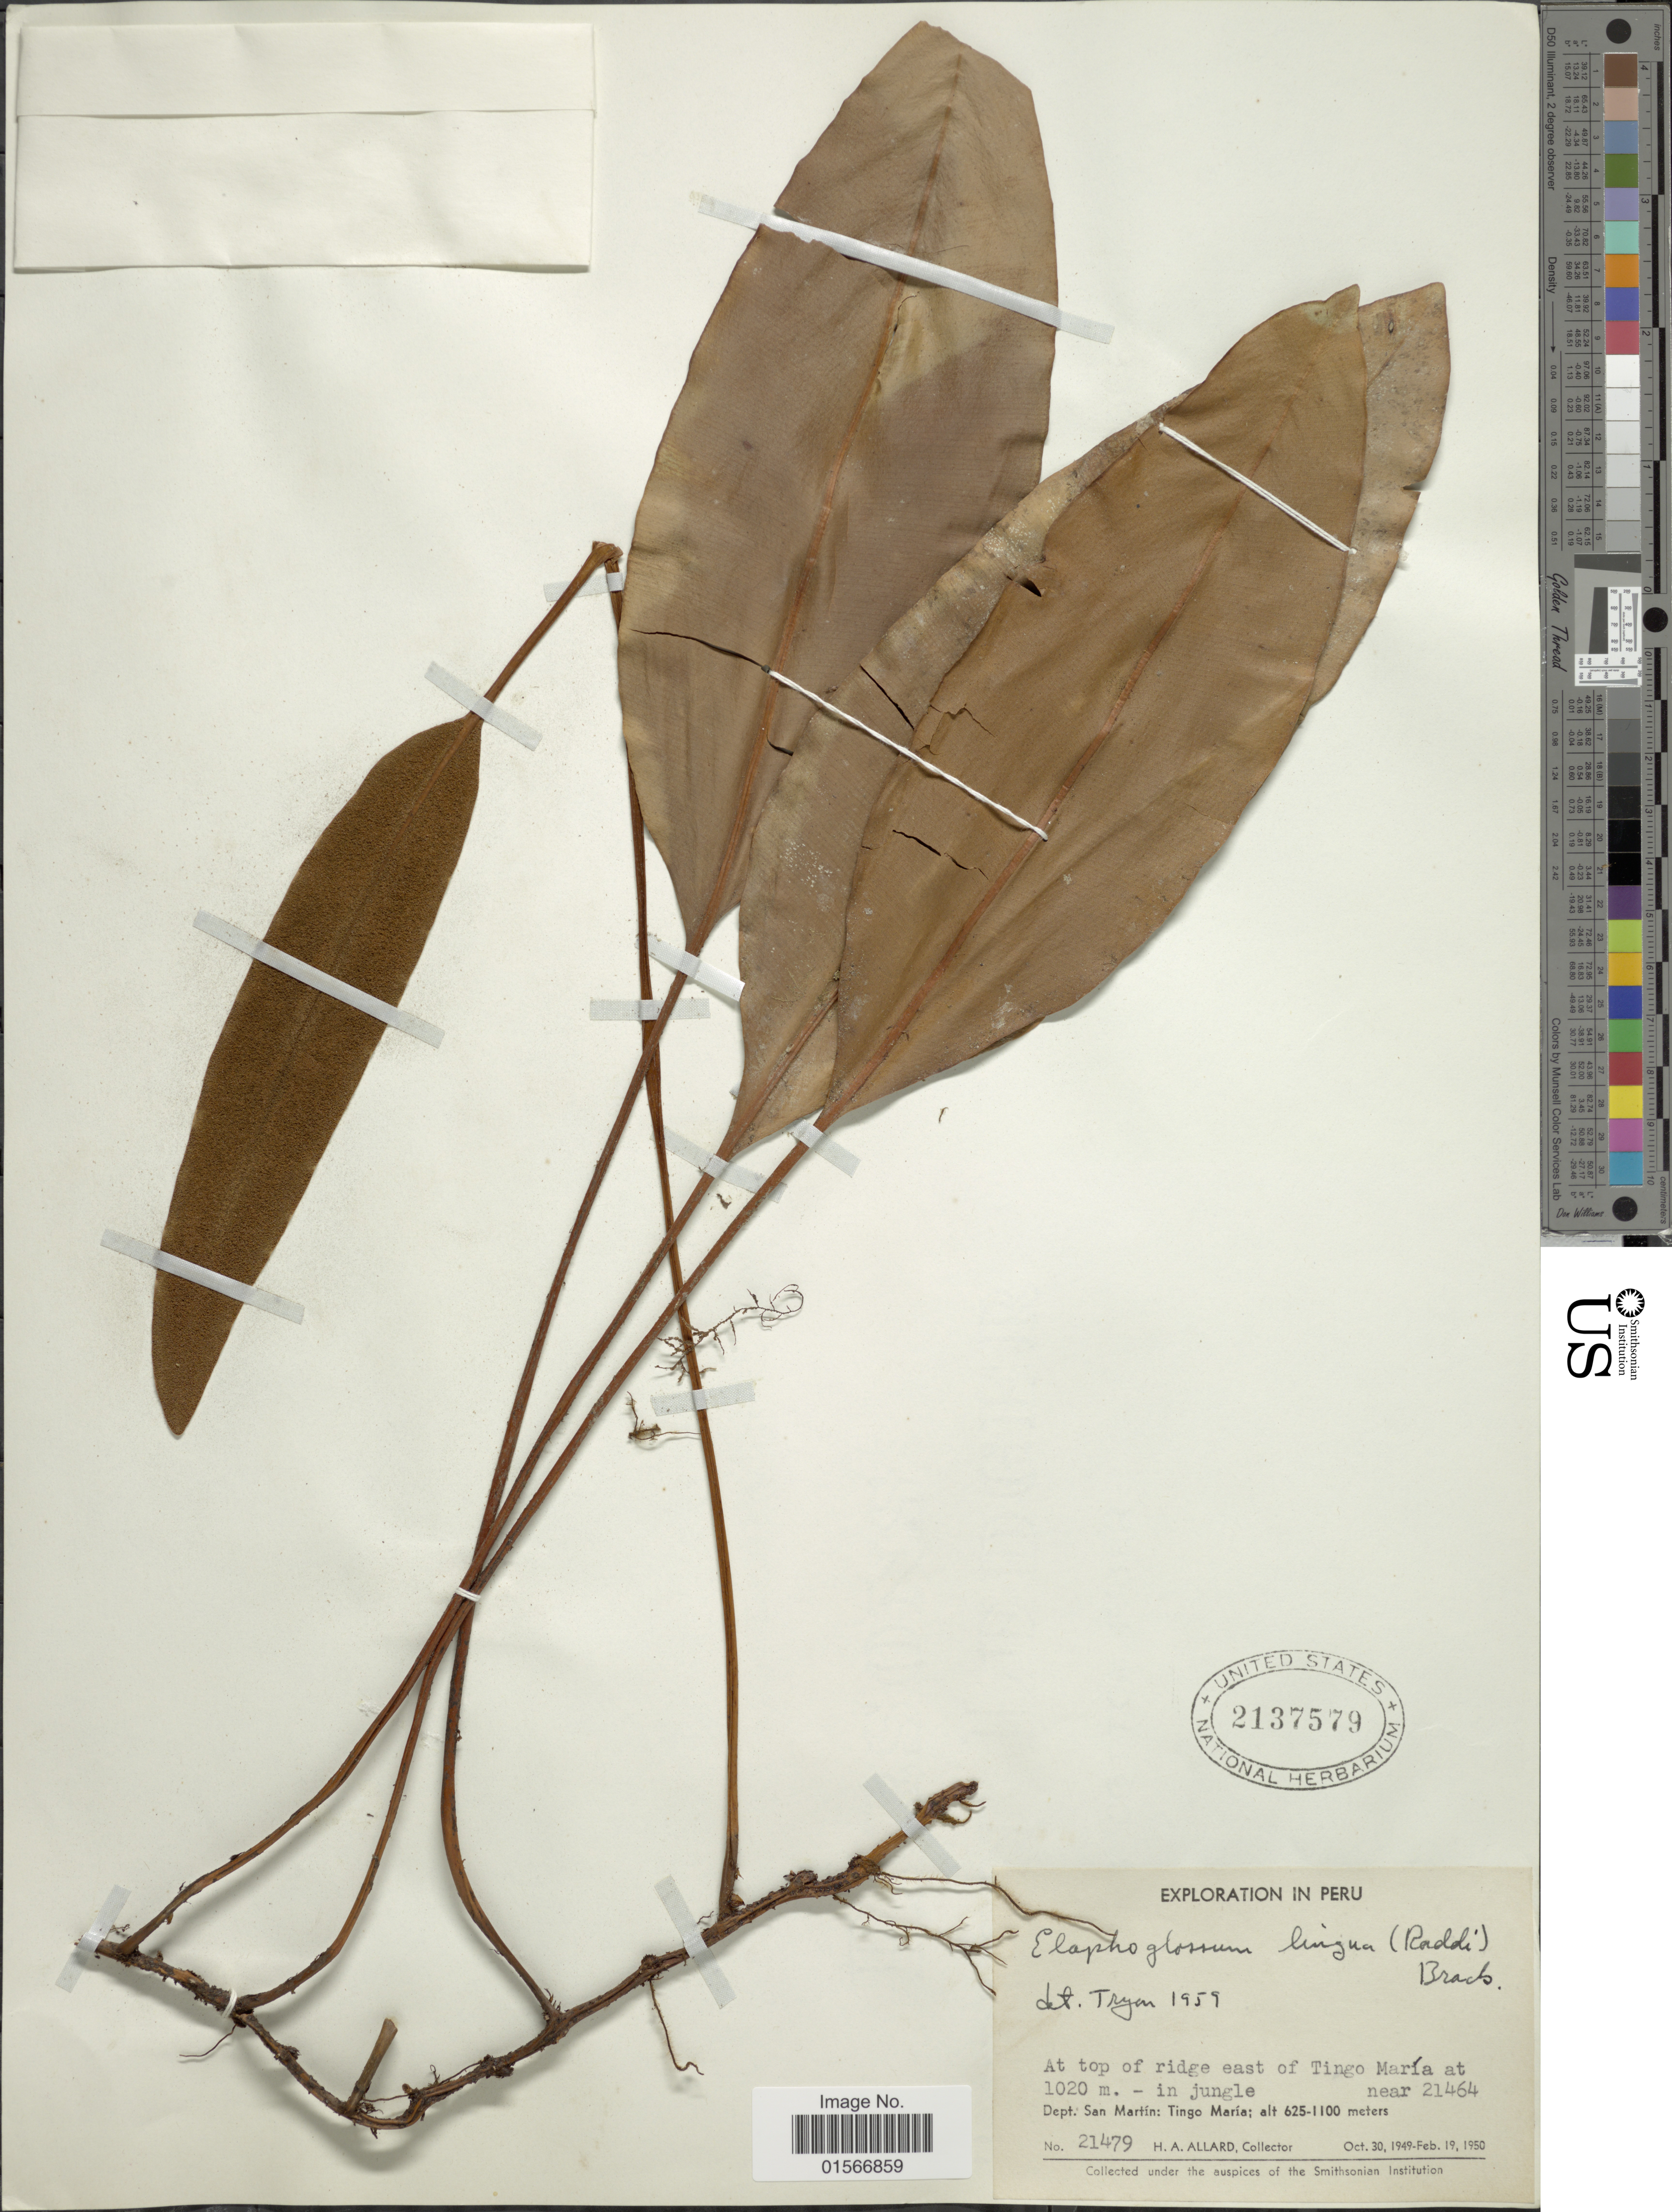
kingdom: Plantae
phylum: Tracheophyta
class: Polypodiopsida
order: Polypodiales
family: Dryopteridaceae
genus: Elaphoglossum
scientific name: Elaphoglossum lingua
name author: (C. Presl) Brack.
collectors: H. A. Allard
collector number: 21479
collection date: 1949-10-30/1950-02-19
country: Peru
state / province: San Martín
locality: At top of ridge east of Tingo María in jungle, Dept. San Martin: Tingo María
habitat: at top of ridge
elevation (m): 625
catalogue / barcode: US 2137579